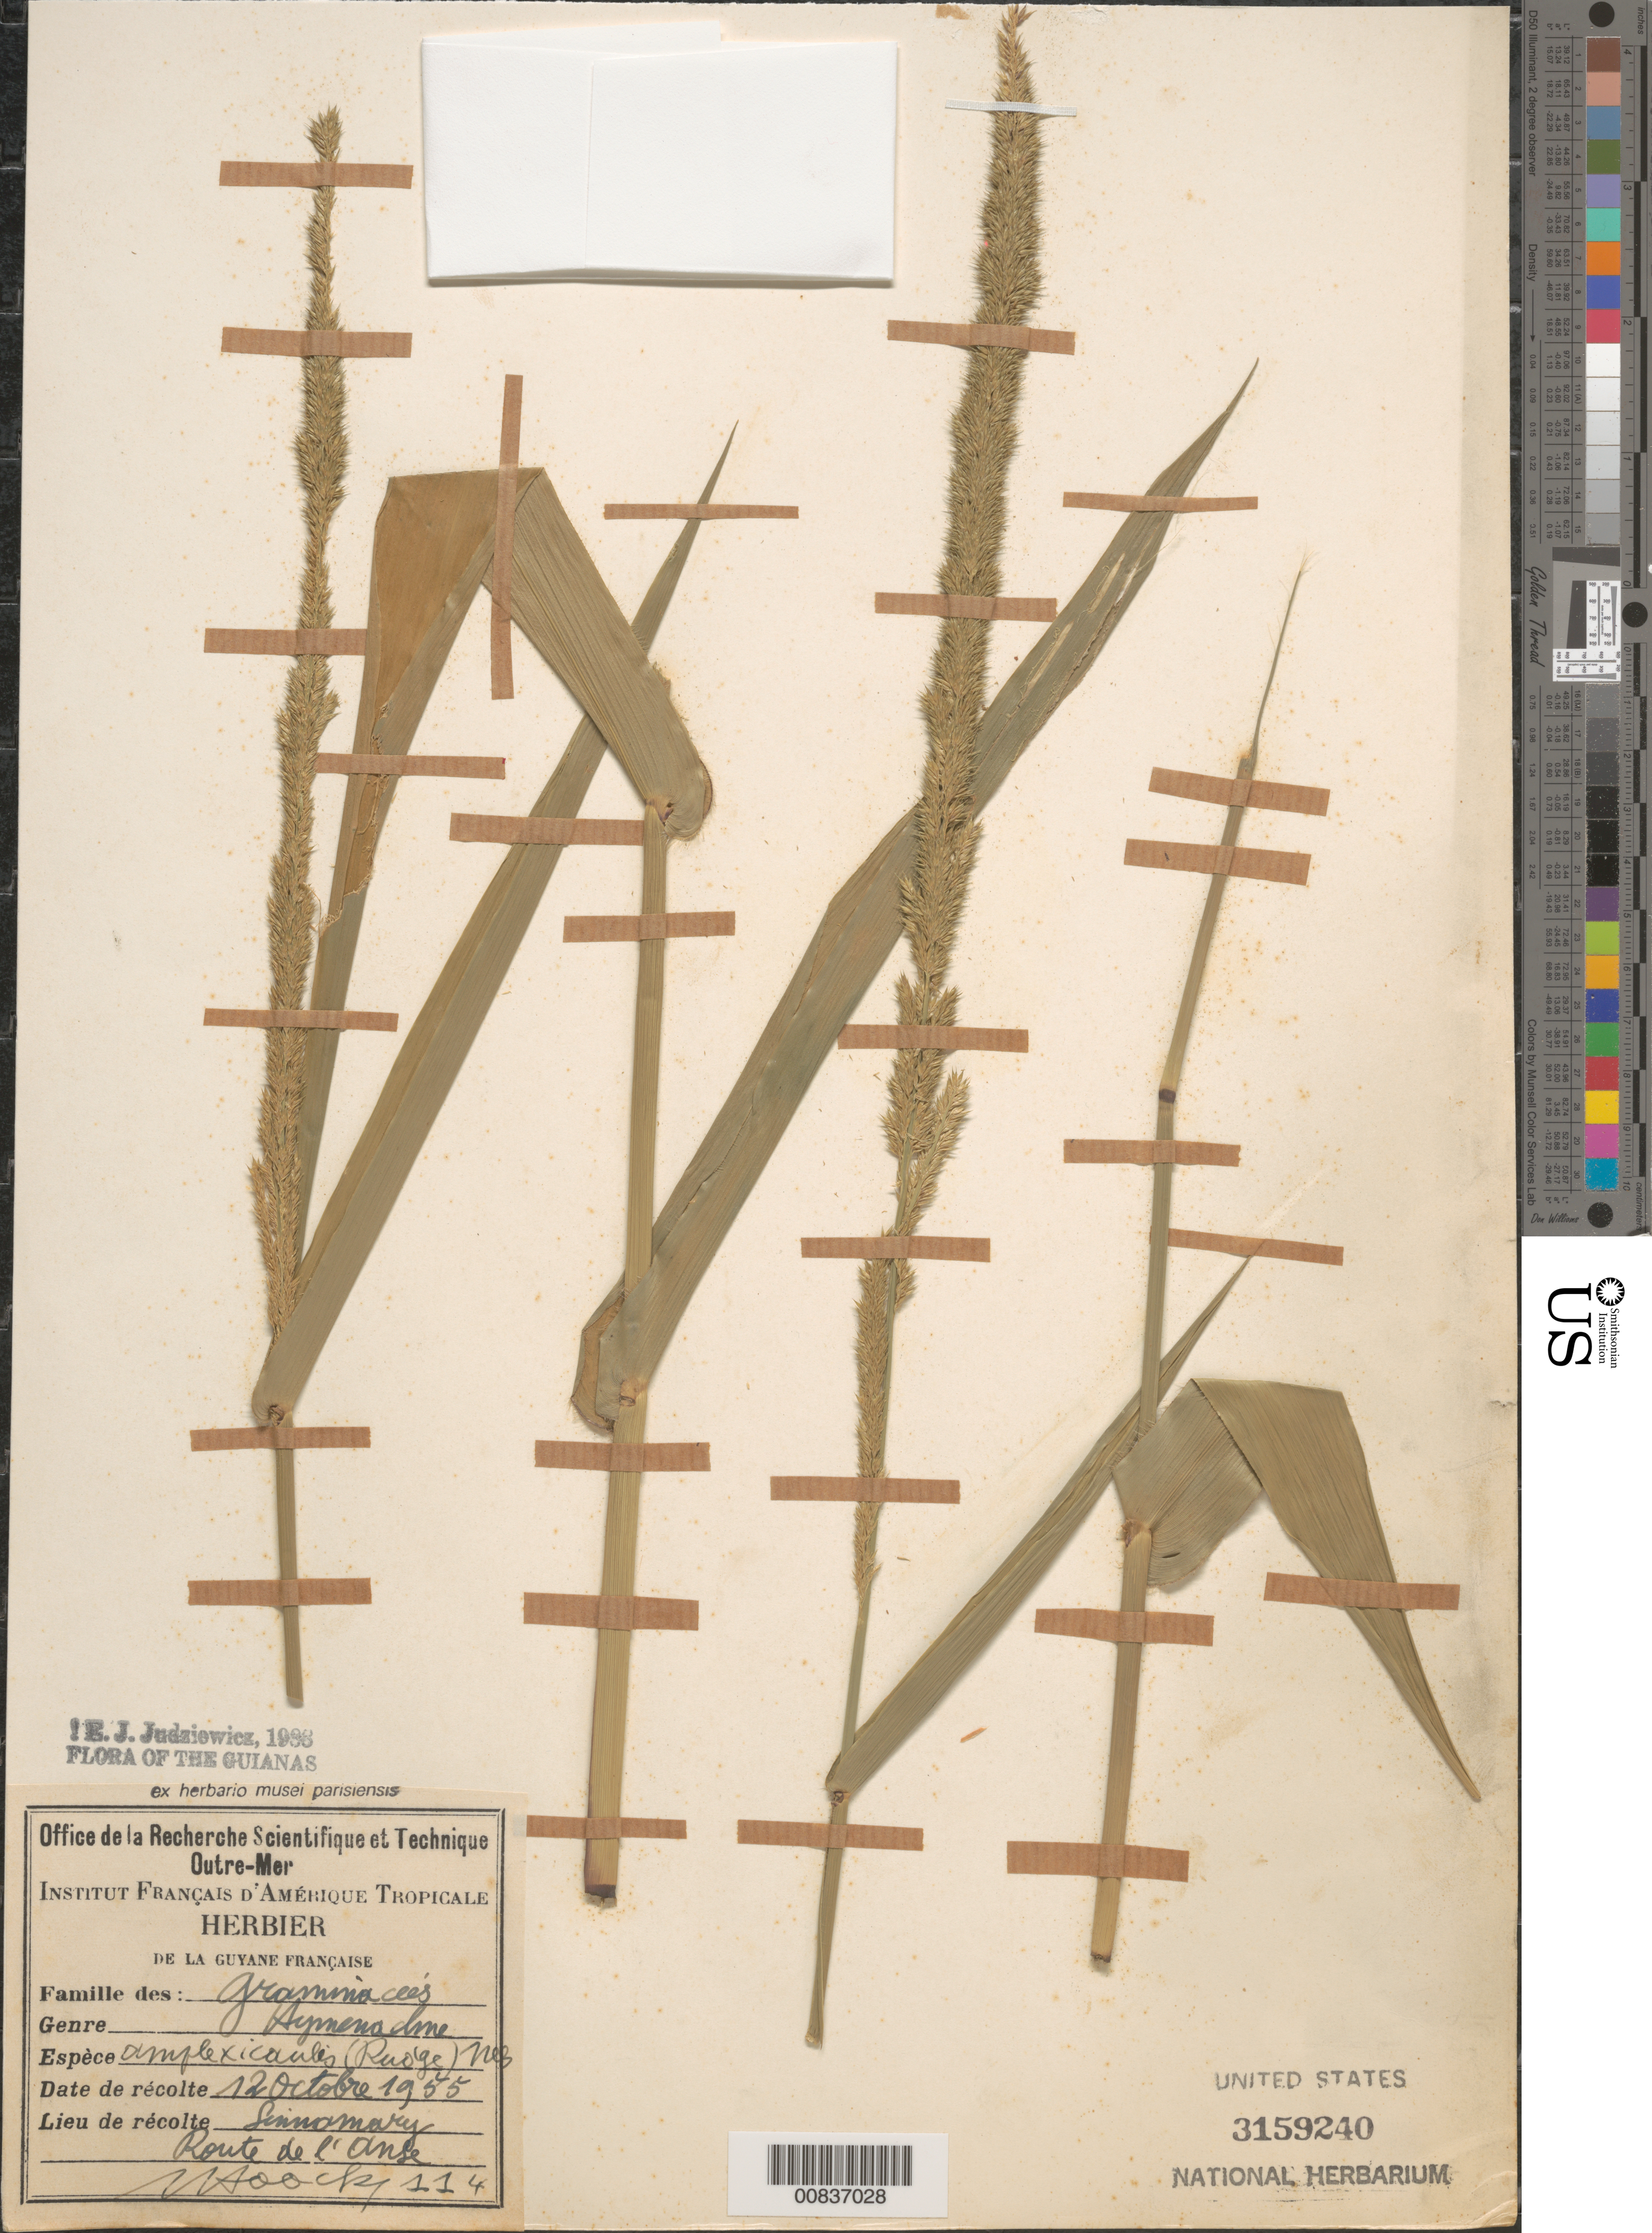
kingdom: Plantae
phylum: Tracheophyta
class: Liliopsida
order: Poales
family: Poaceae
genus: Hymenachne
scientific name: Hymenachne amplexicaulis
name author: (Rudge) Nees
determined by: Judziewicz, E. J.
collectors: J. Hoock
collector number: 114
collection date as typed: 12-Oct-55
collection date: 1955-10-12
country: French Guiana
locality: Sinnamary, Route de l'Anse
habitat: Plage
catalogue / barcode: US 3159240